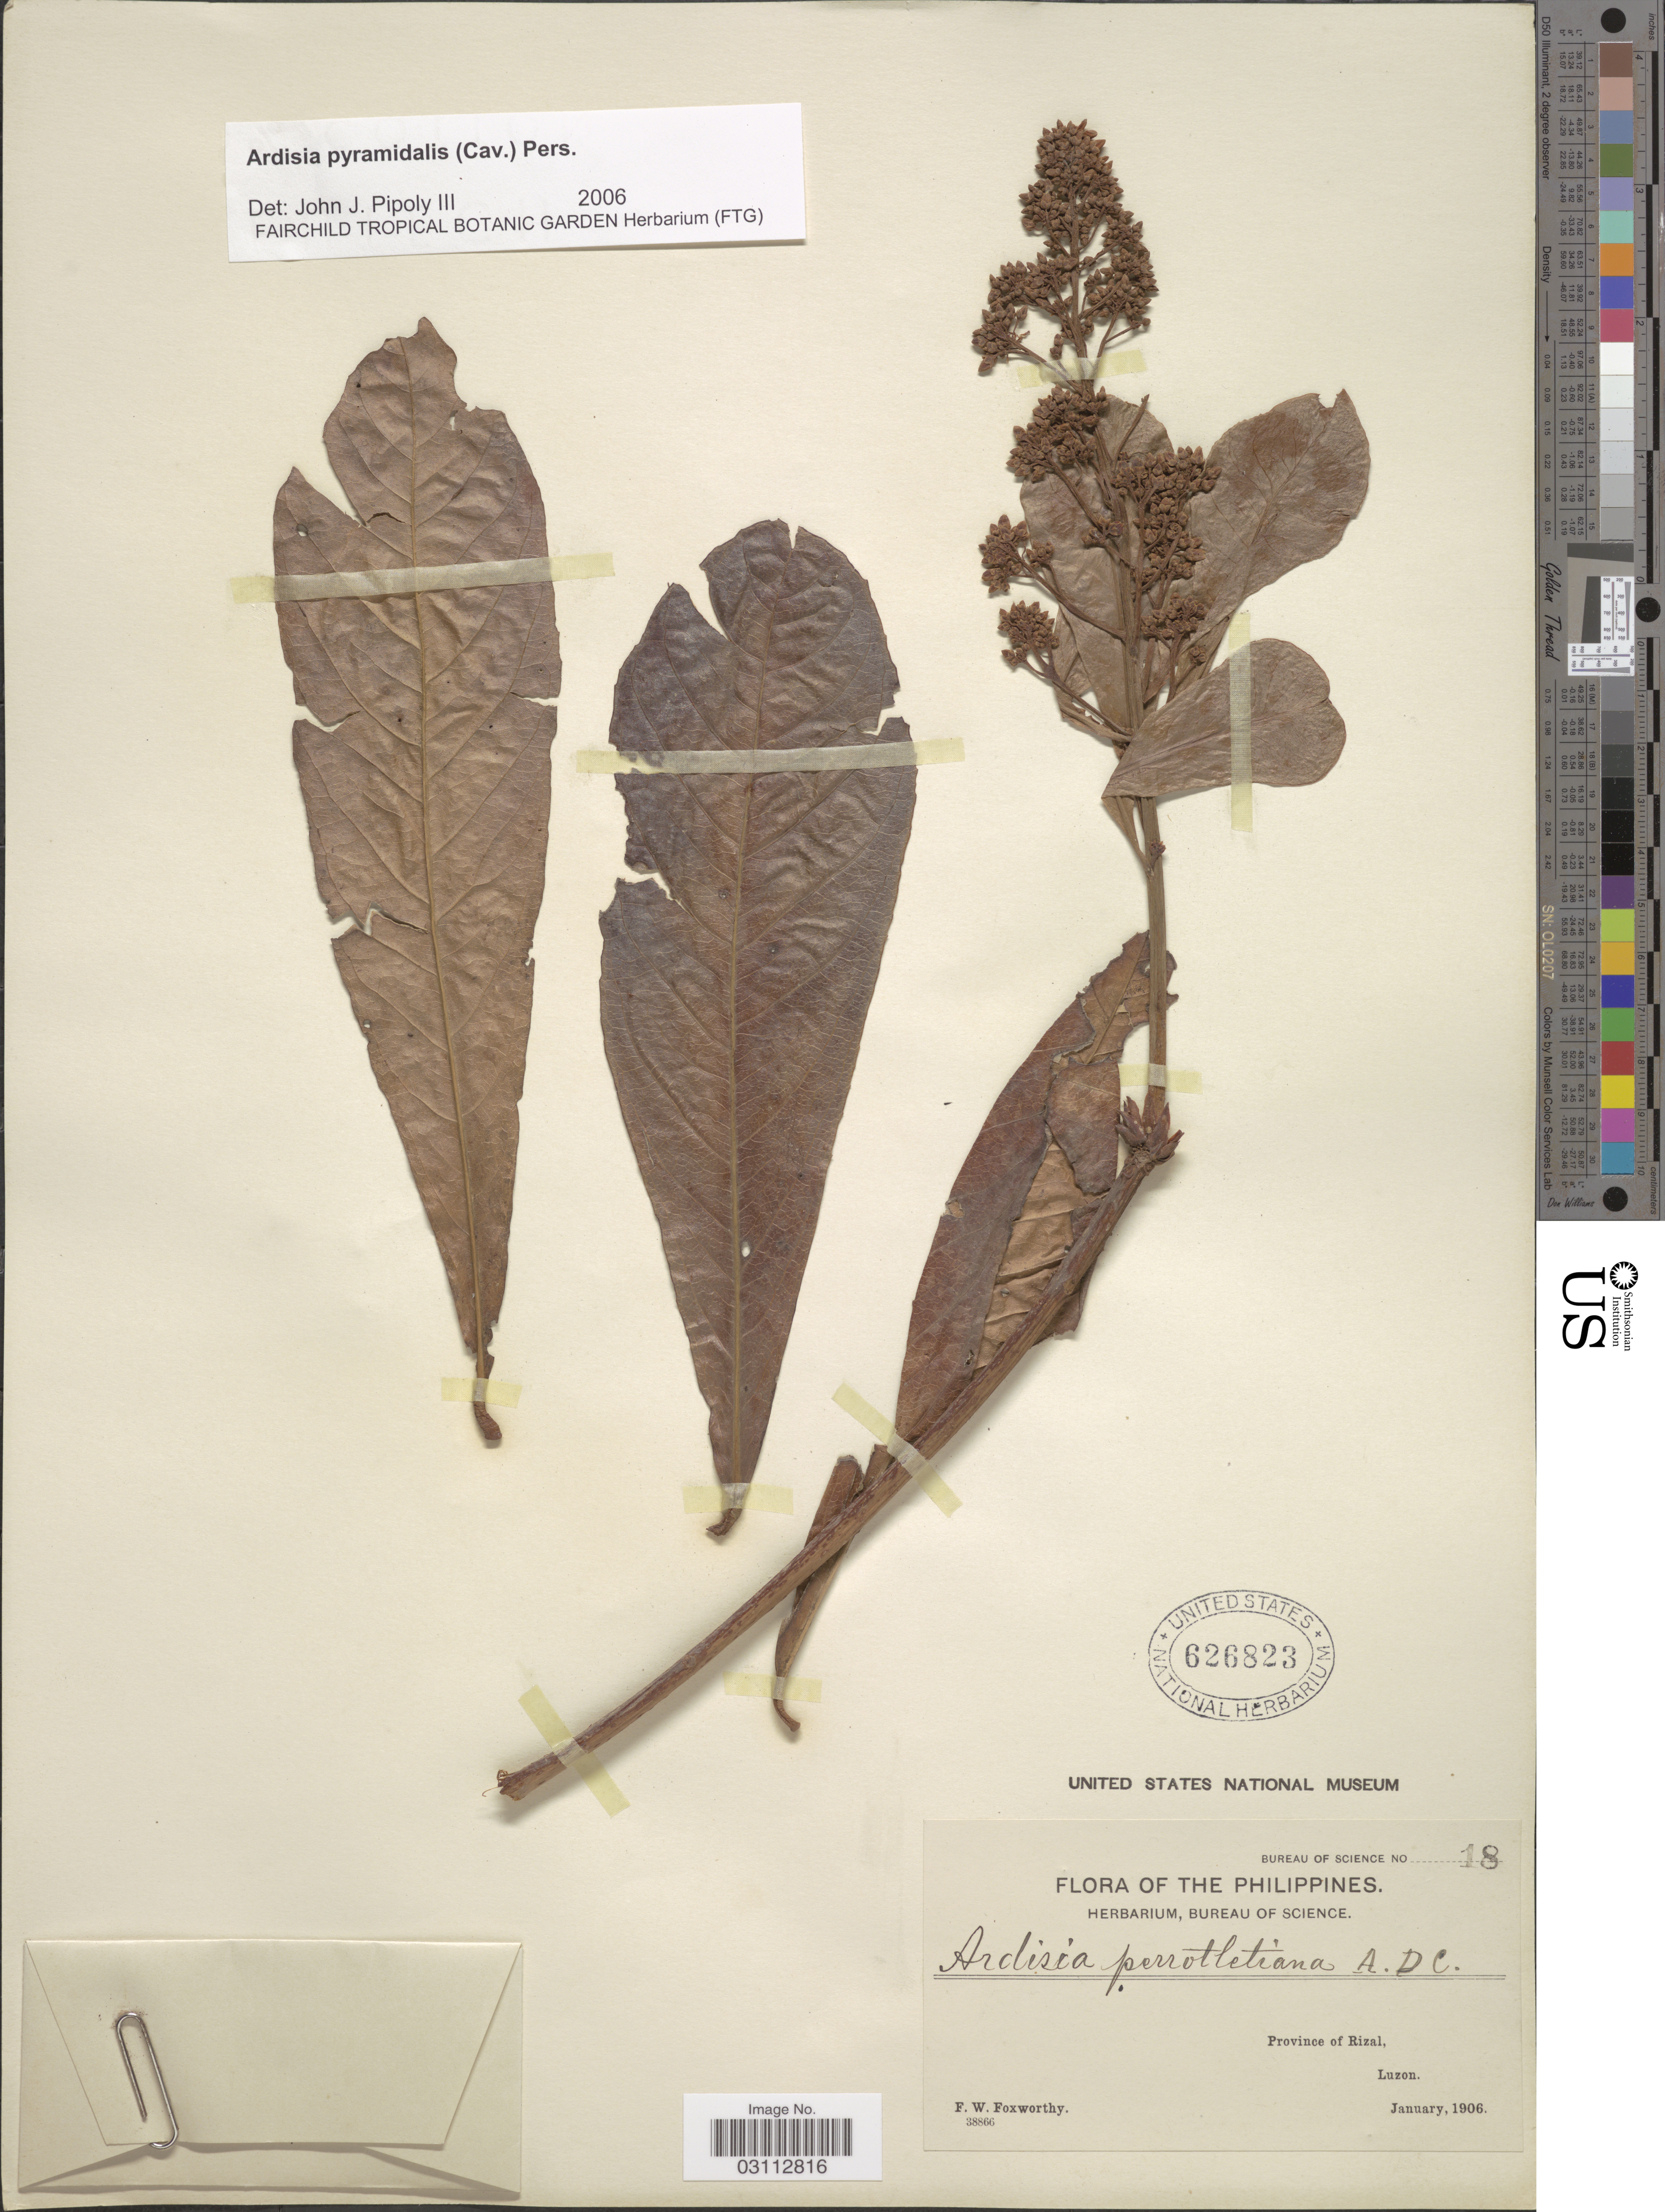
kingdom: Plantae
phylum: Tracheophyta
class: Magnoliopsida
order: Ericales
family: Primulaceae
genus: Ardisia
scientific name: Ardisia perrottetiana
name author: DC.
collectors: F. W. Foxworthy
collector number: Bureau of Science 18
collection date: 1906-01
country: Philippines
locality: Province of Rizal, Luzon.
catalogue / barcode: US 626823